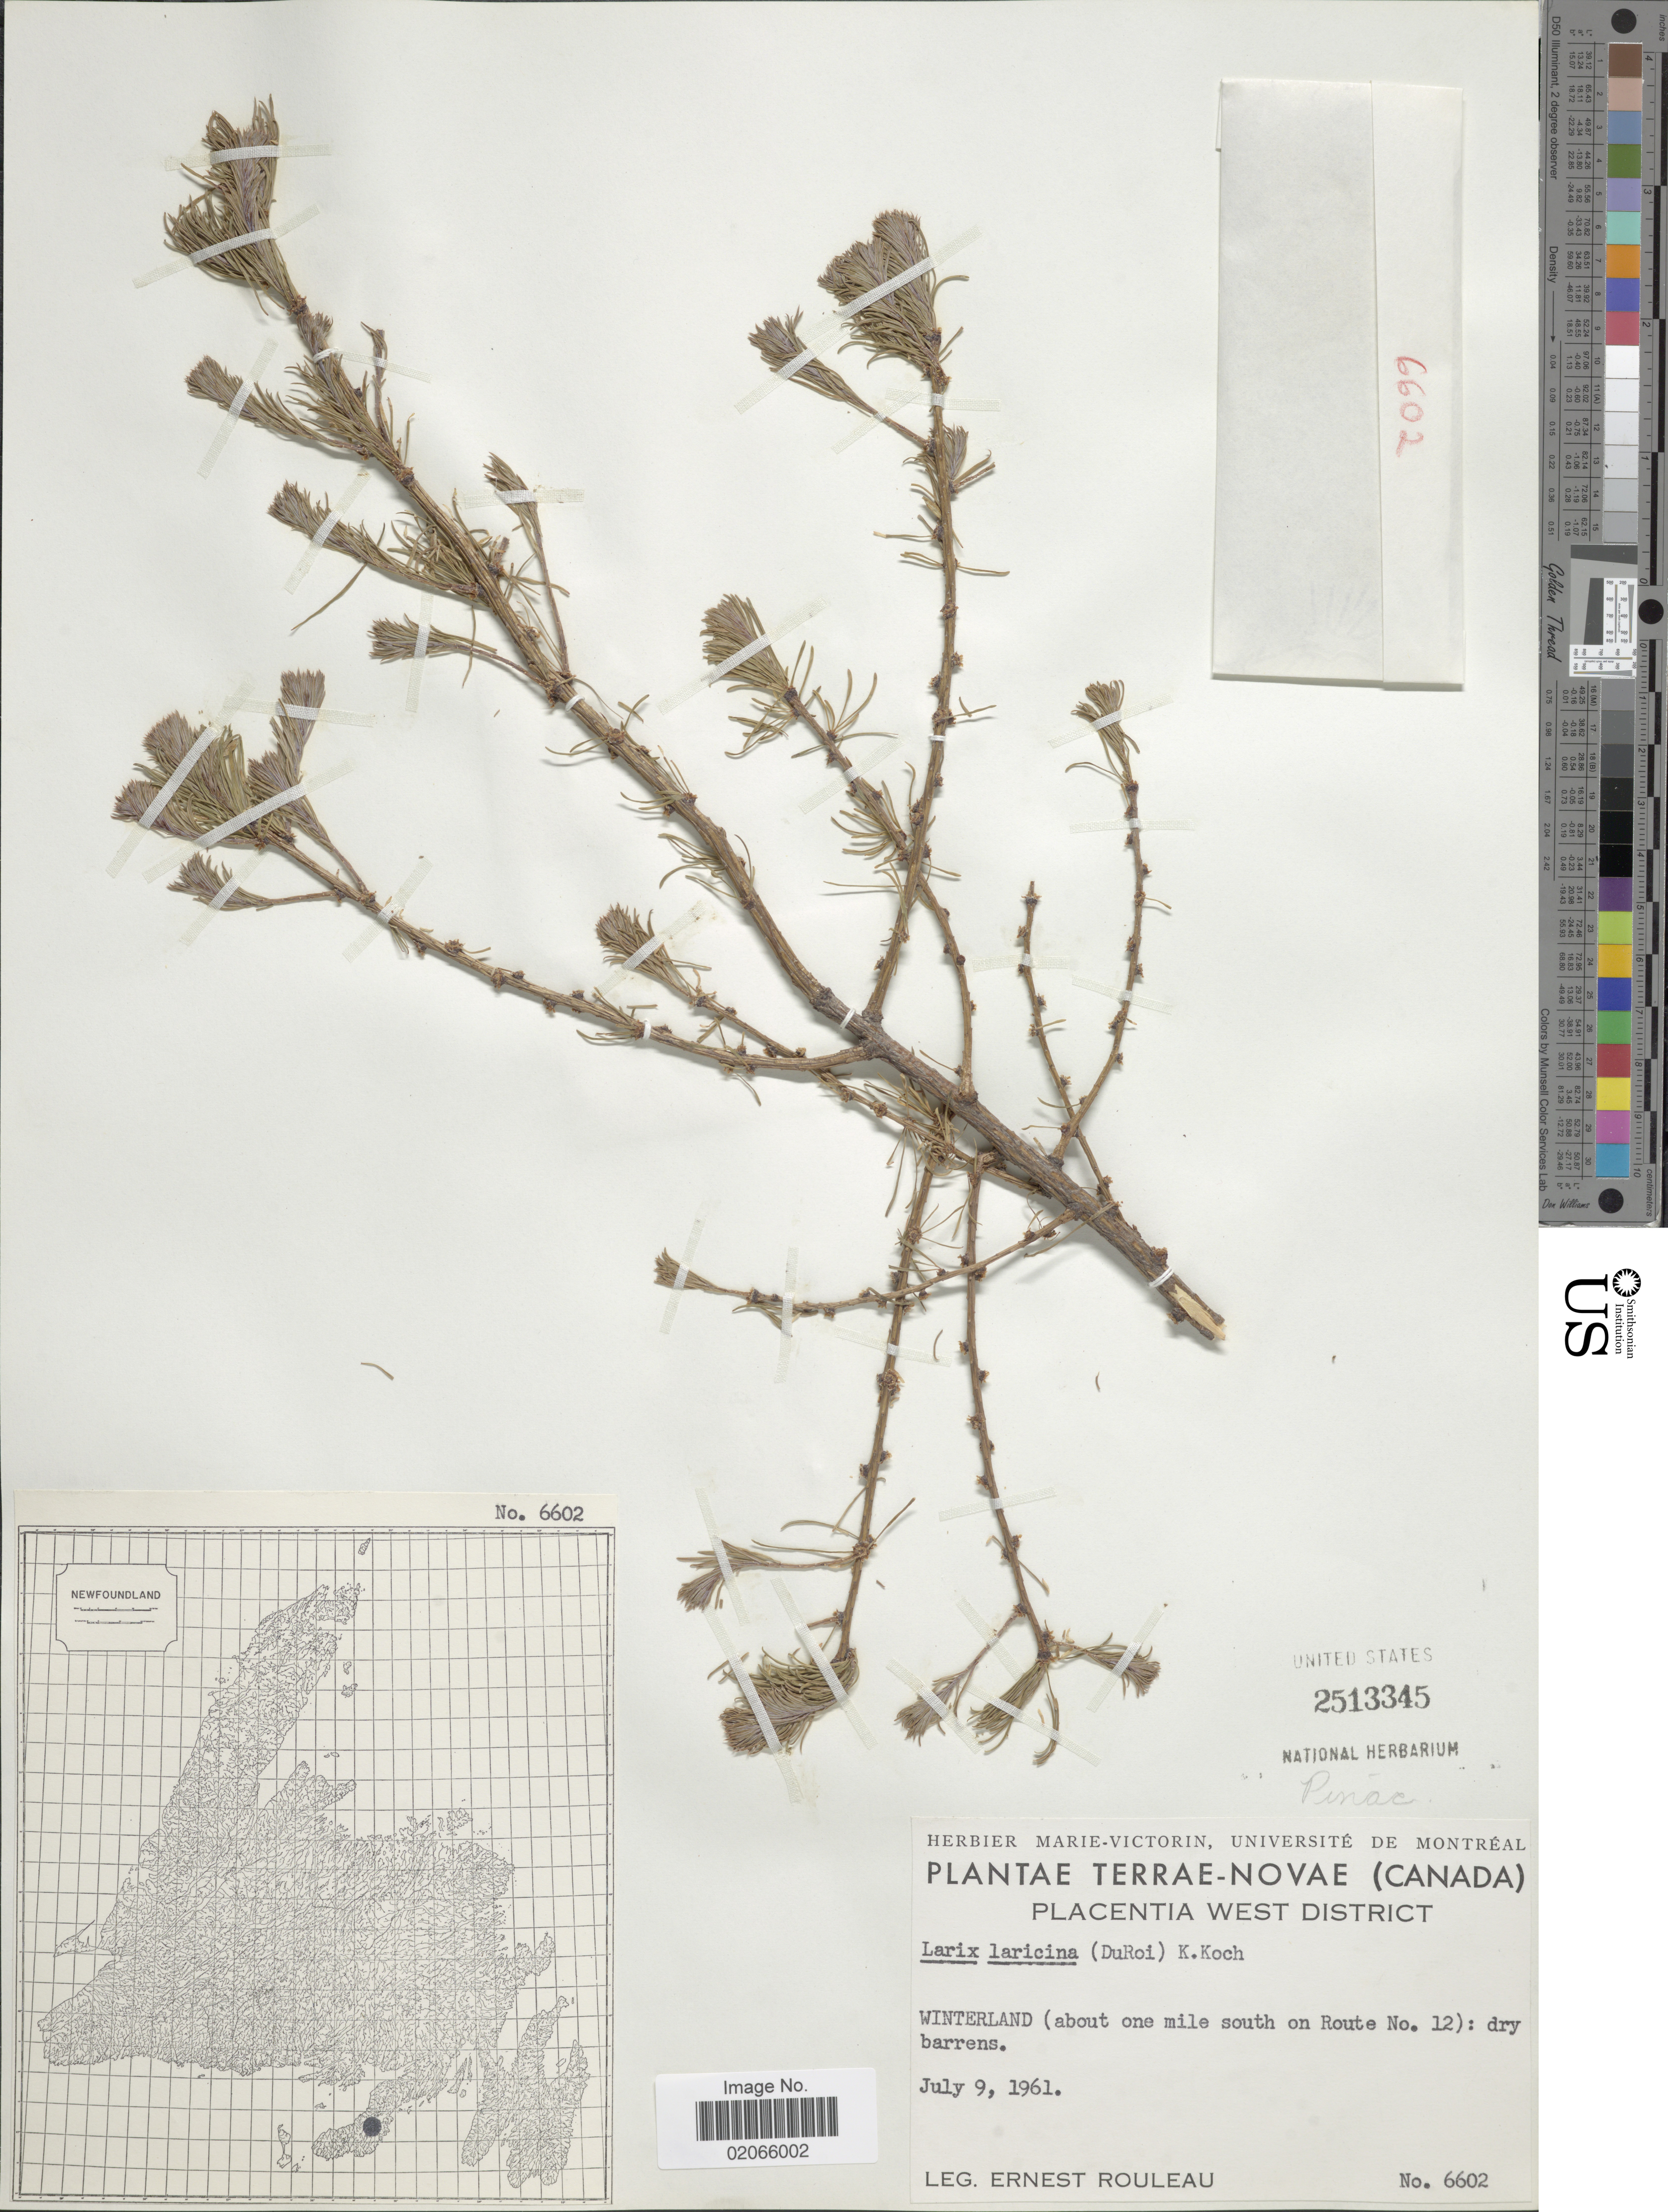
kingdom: Plantae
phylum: Tracheophyta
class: Pinopsida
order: Pinales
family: Pinaceae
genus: Larix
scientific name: Larix laricina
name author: (Du Roi) K. Koch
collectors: E. Rouleau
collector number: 6602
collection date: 1961-07-09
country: Canada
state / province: Newfoundland and Labrador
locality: Terrae-Novae. Placenta West District. Winterland (about one mile south on Route No. 12)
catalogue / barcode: US 2513345